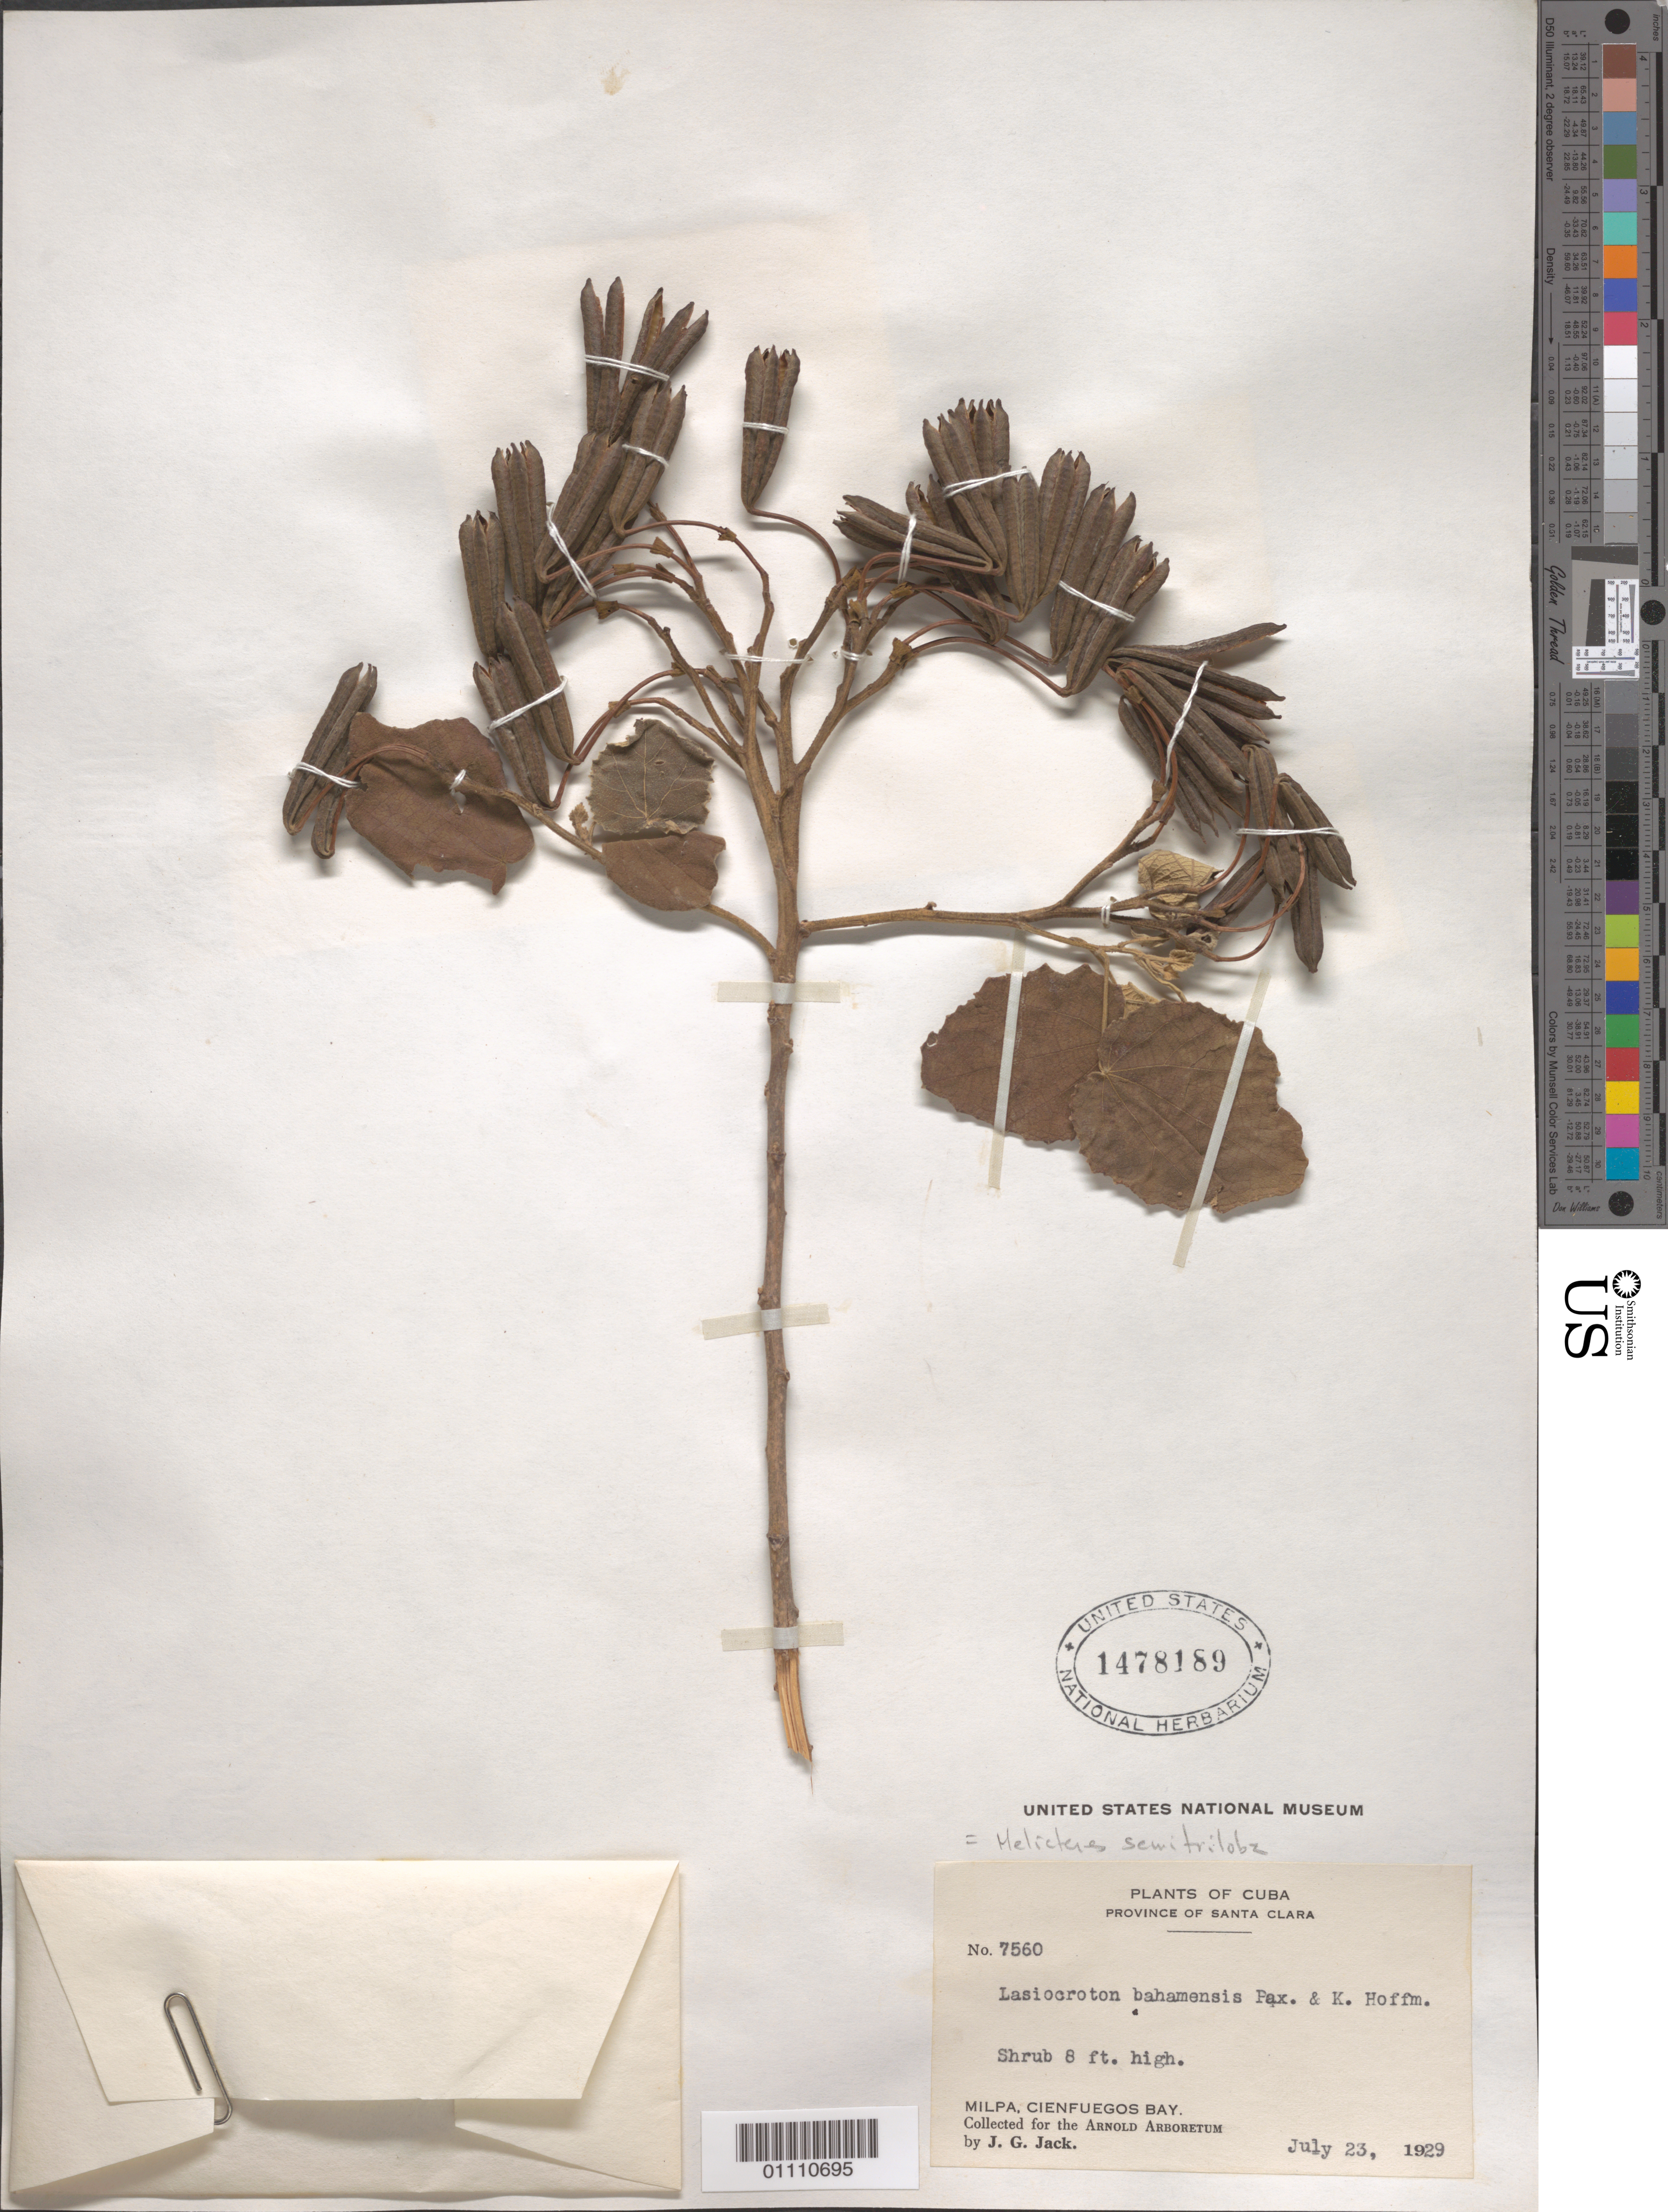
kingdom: Plantae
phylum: Tracheophyta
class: Magnoliopsida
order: Malvales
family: Malvaceae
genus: Helicteres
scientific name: Helicteres semitriloba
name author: Bertero ex DC.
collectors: J. G. Jack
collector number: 7560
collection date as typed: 23 Jul 1929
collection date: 1929-07-23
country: Cuba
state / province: Cienfuegos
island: Cuba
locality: Milpa, Cienfuegos Bay, Province of Santa Clara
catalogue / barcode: US 1478189